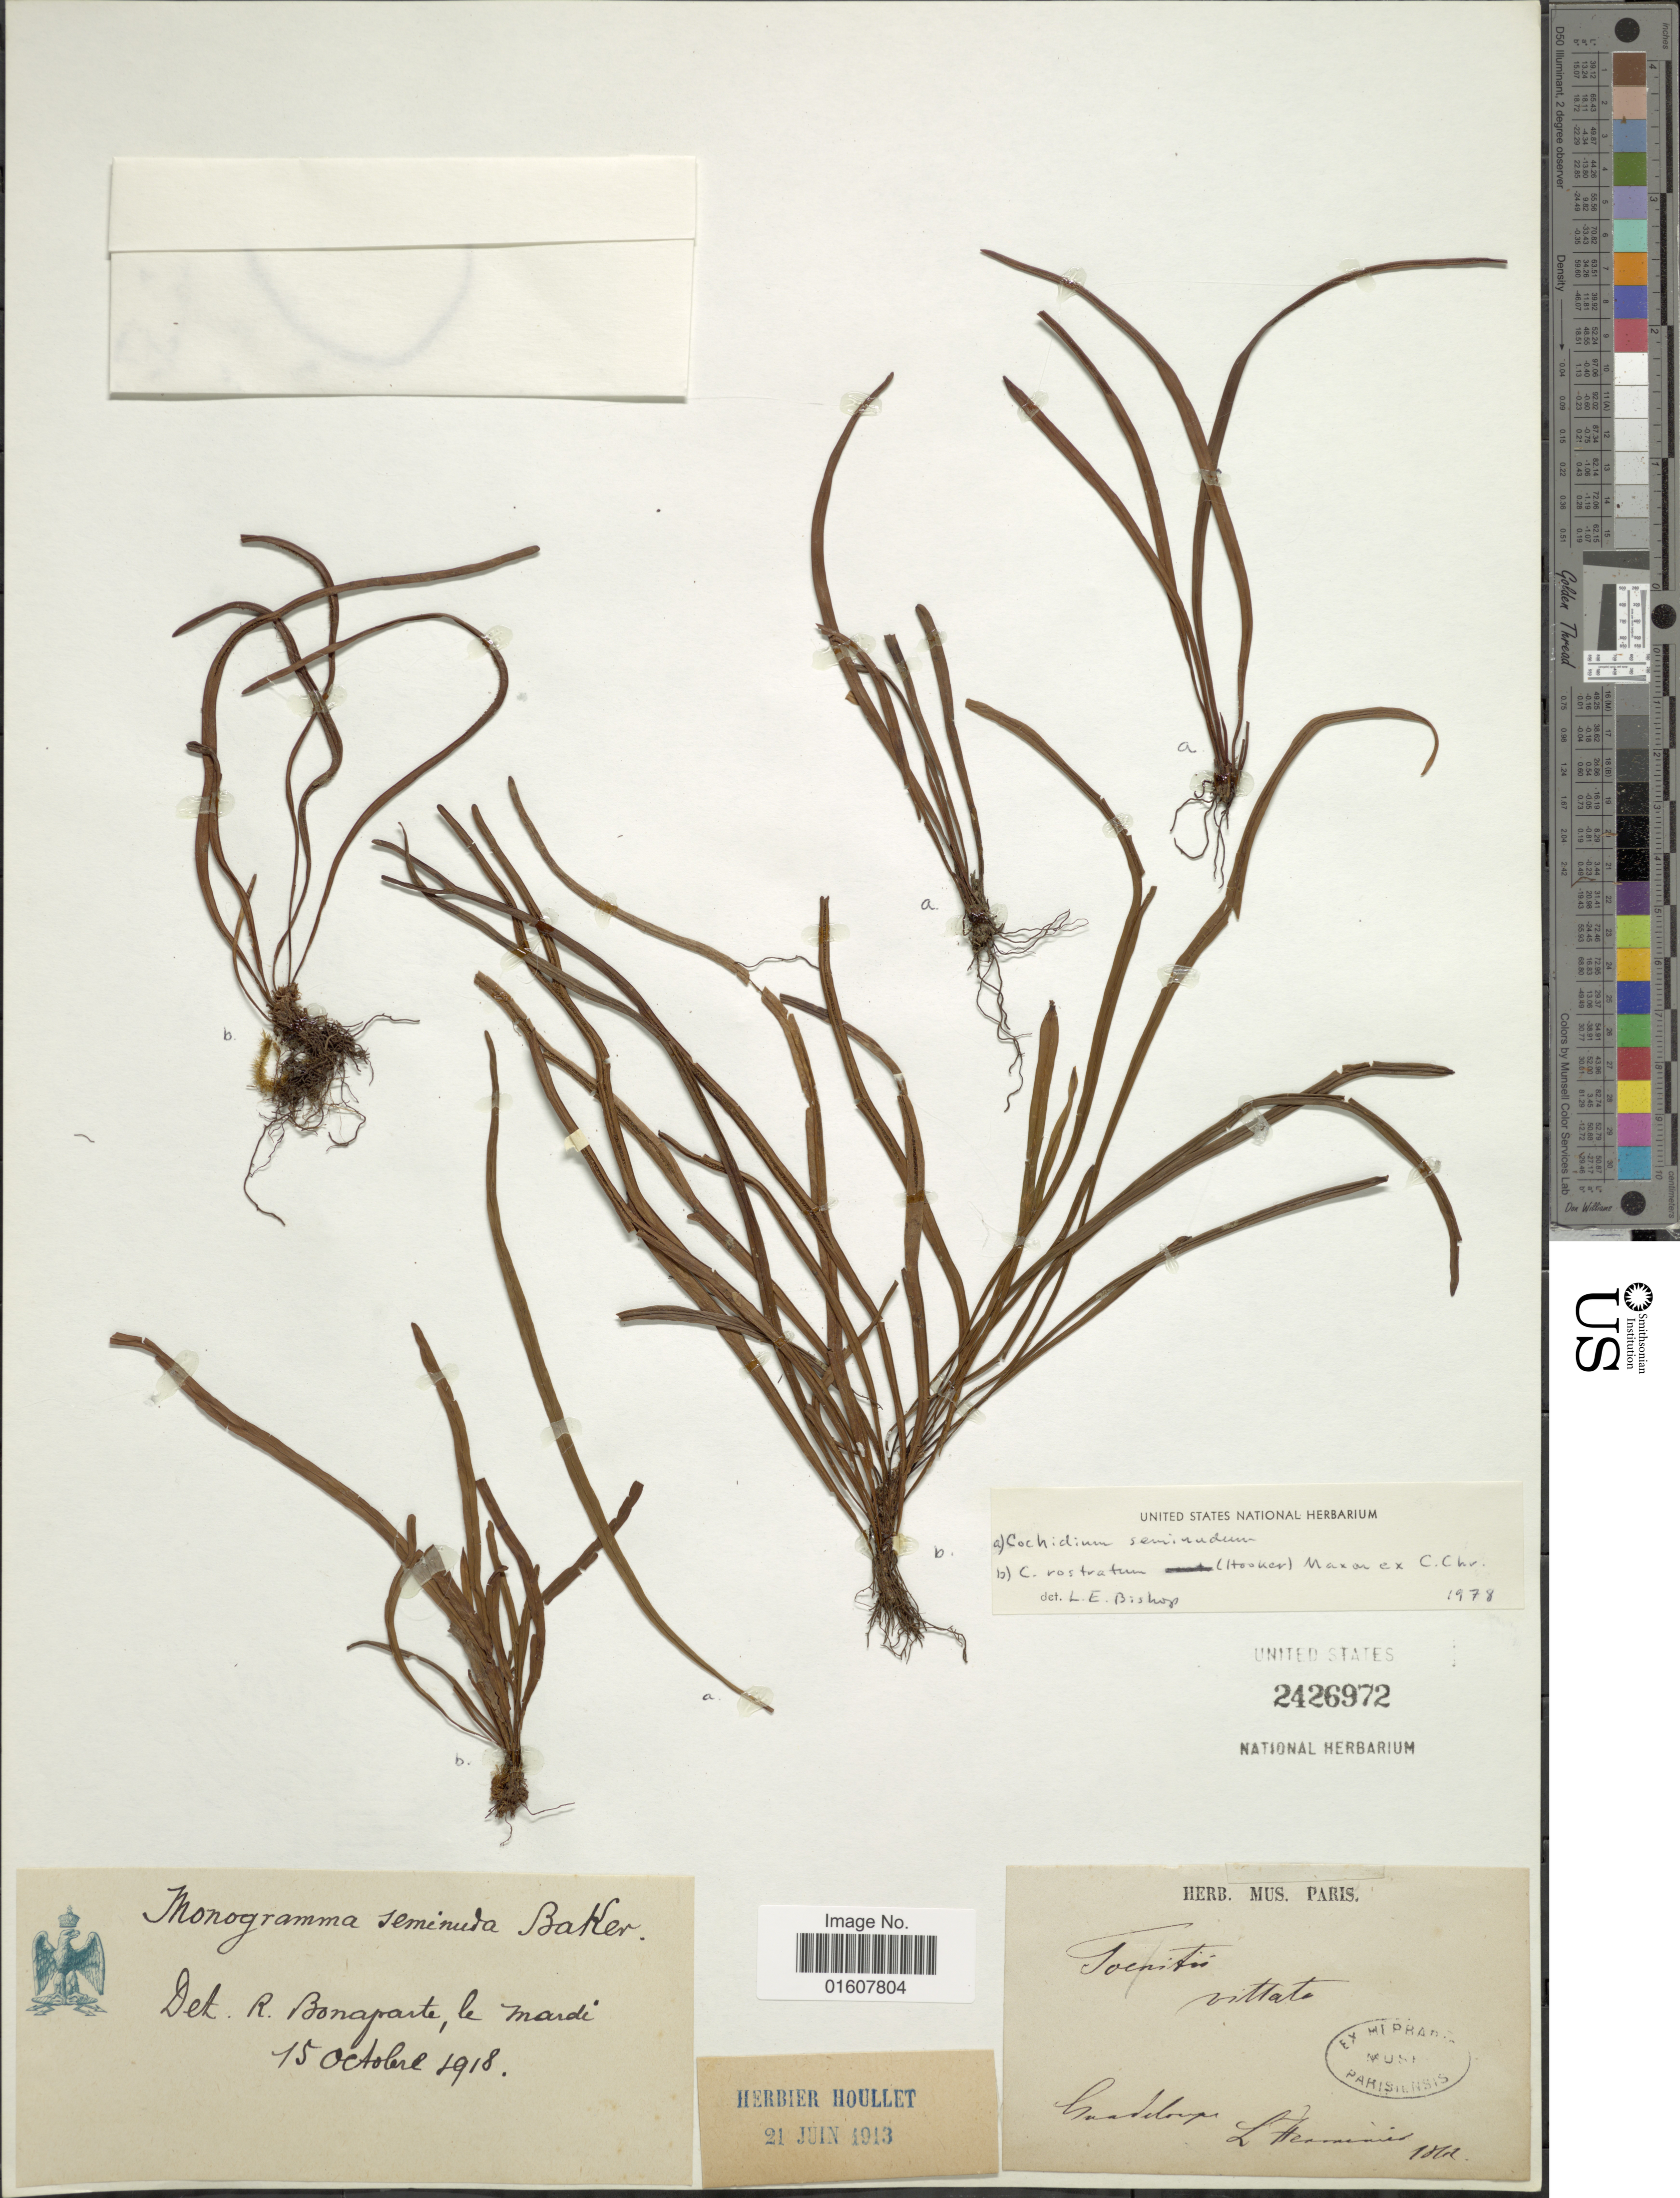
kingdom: Plantae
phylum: Tracheophyta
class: Polypodiopsida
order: Polypodiales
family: Polypodiaceae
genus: Cochlidium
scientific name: Cochlidium seminudum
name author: (Willd.) Maxon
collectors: -. L'Herminier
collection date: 1862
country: Guadeloupe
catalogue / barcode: US 2426972